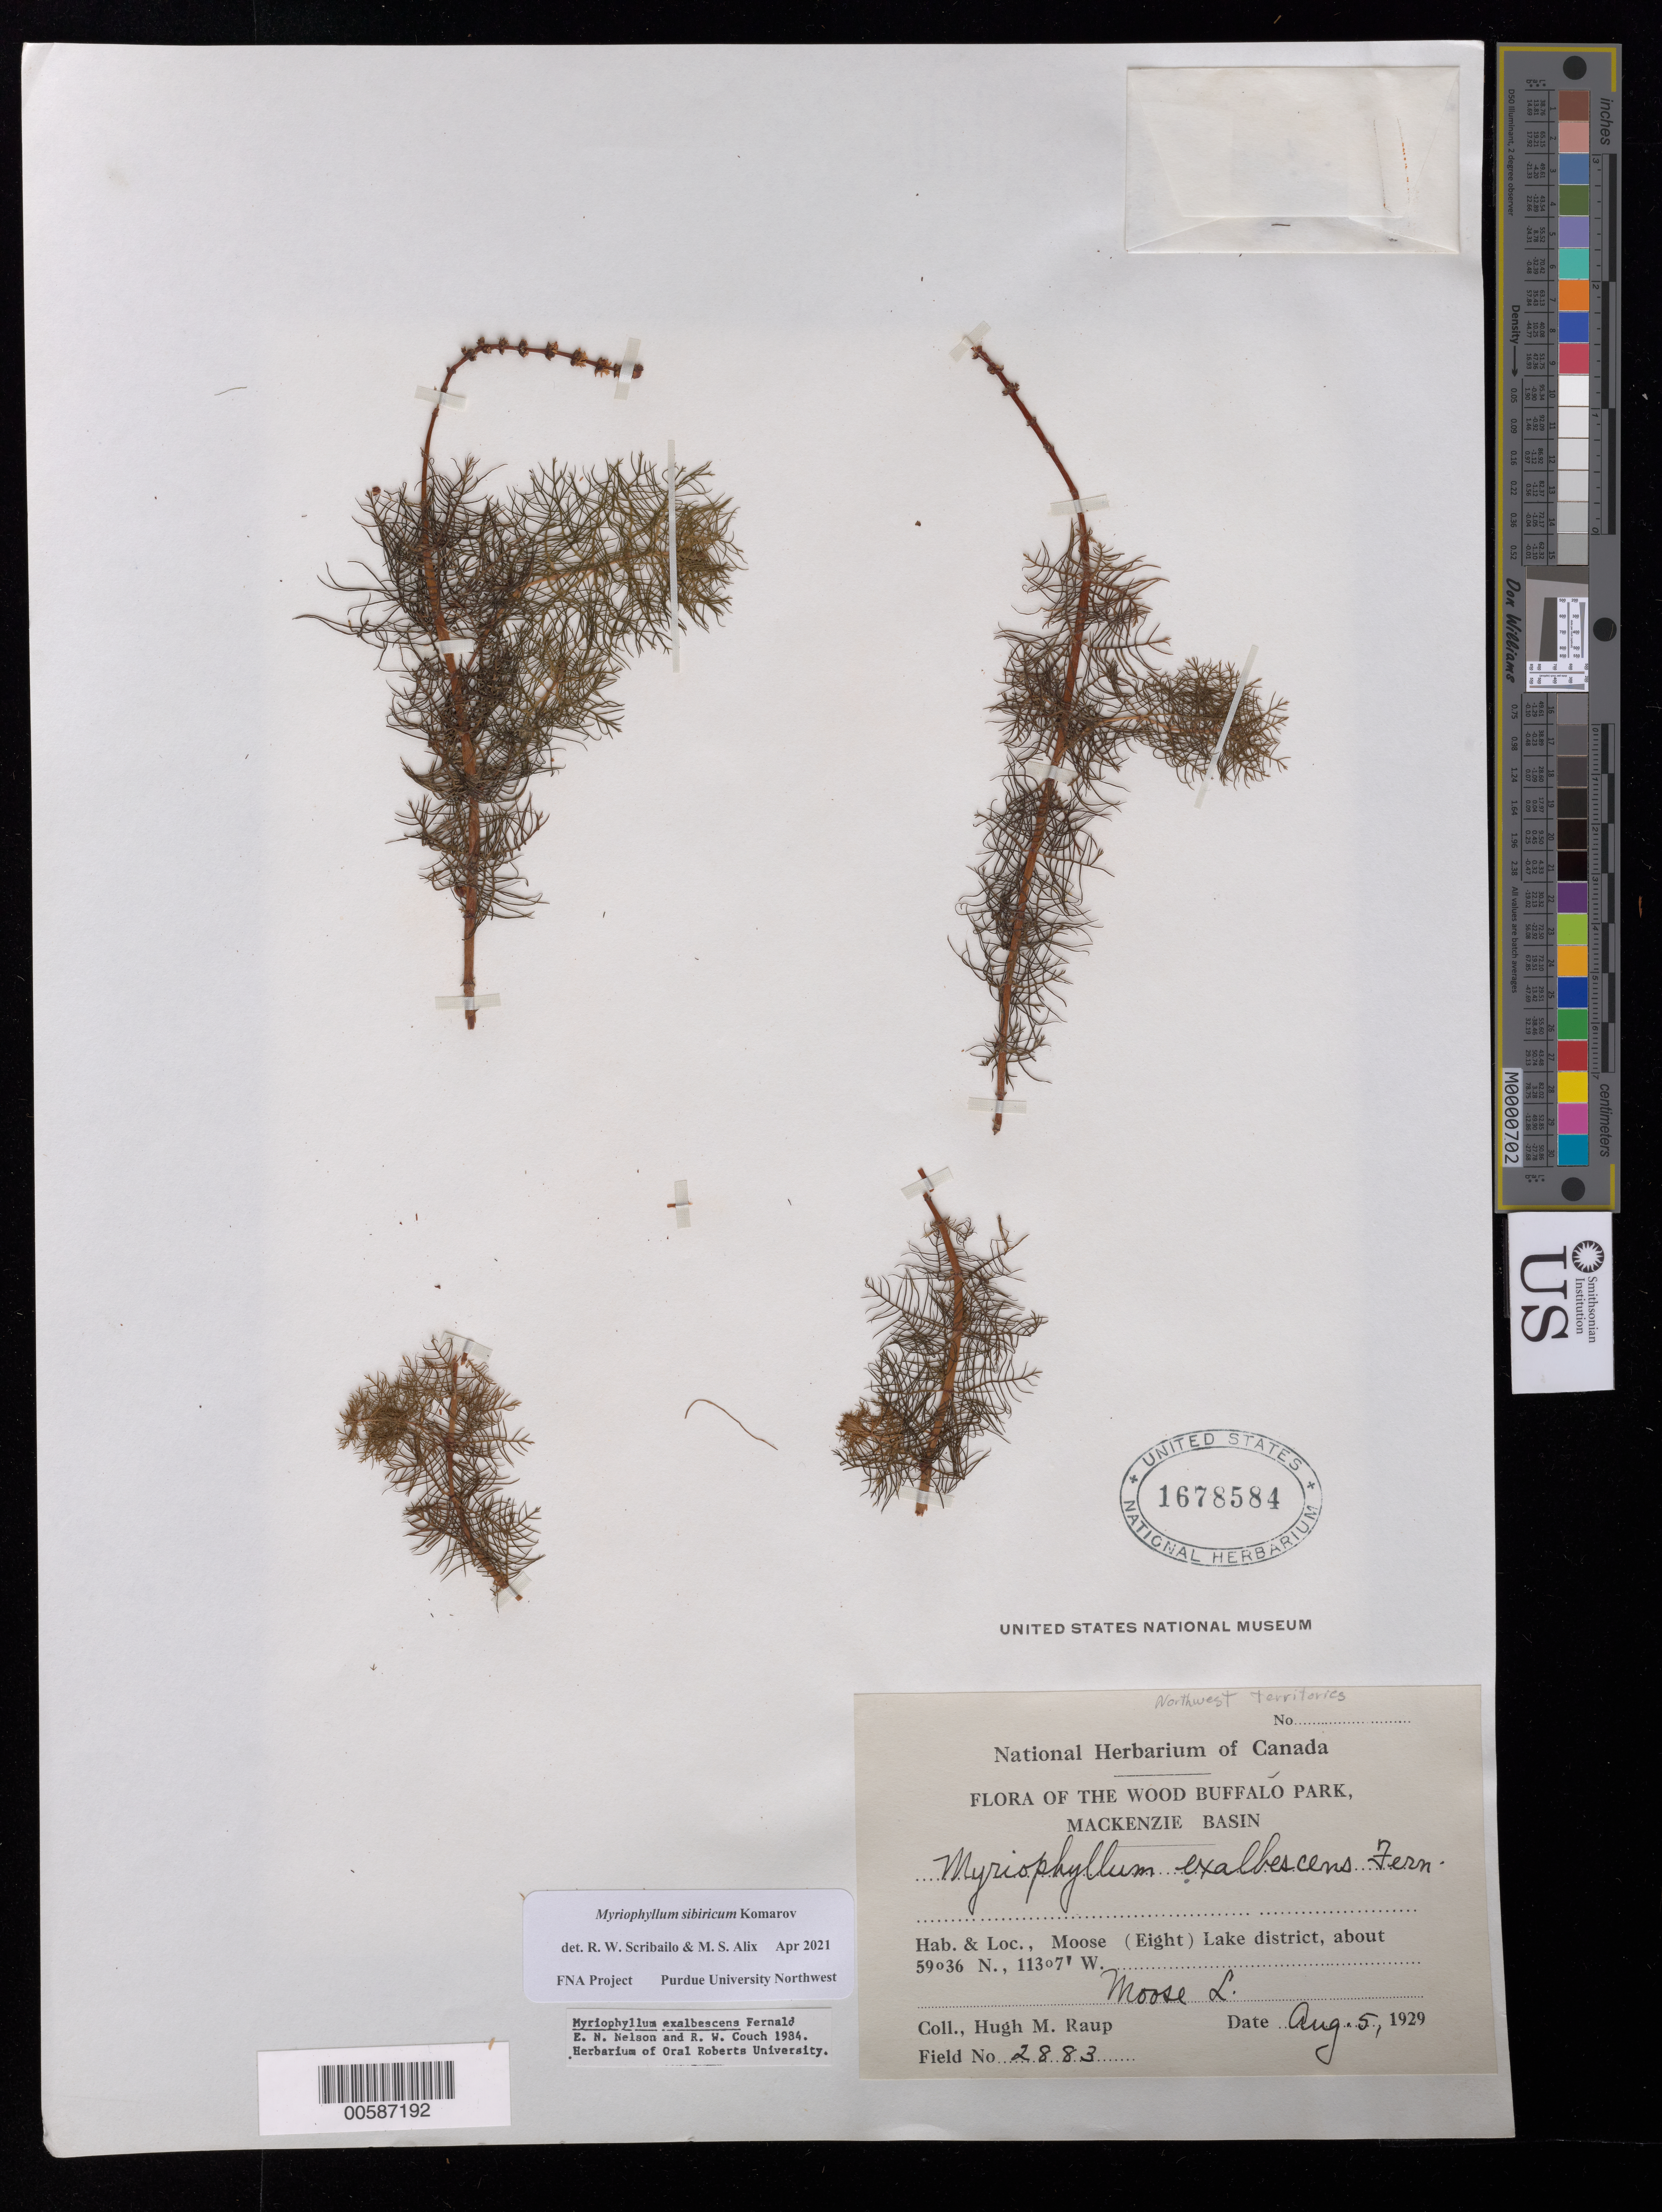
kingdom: Plantae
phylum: Tracheophyta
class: Magnoliopsida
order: Saxifragales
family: Haloragaceae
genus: Myriophyllum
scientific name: Myriophyllum sibiricum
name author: Kom.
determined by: Scribailo, R. W.; Alix, M. S.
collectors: H. Raup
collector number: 2883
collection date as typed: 05 Aug 1929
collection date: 1929-08-05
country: Canada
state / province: Northwest Territories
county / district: Mackenzie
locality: Wood Buffalo National Park, Moose Lake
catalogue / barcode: US 1678584